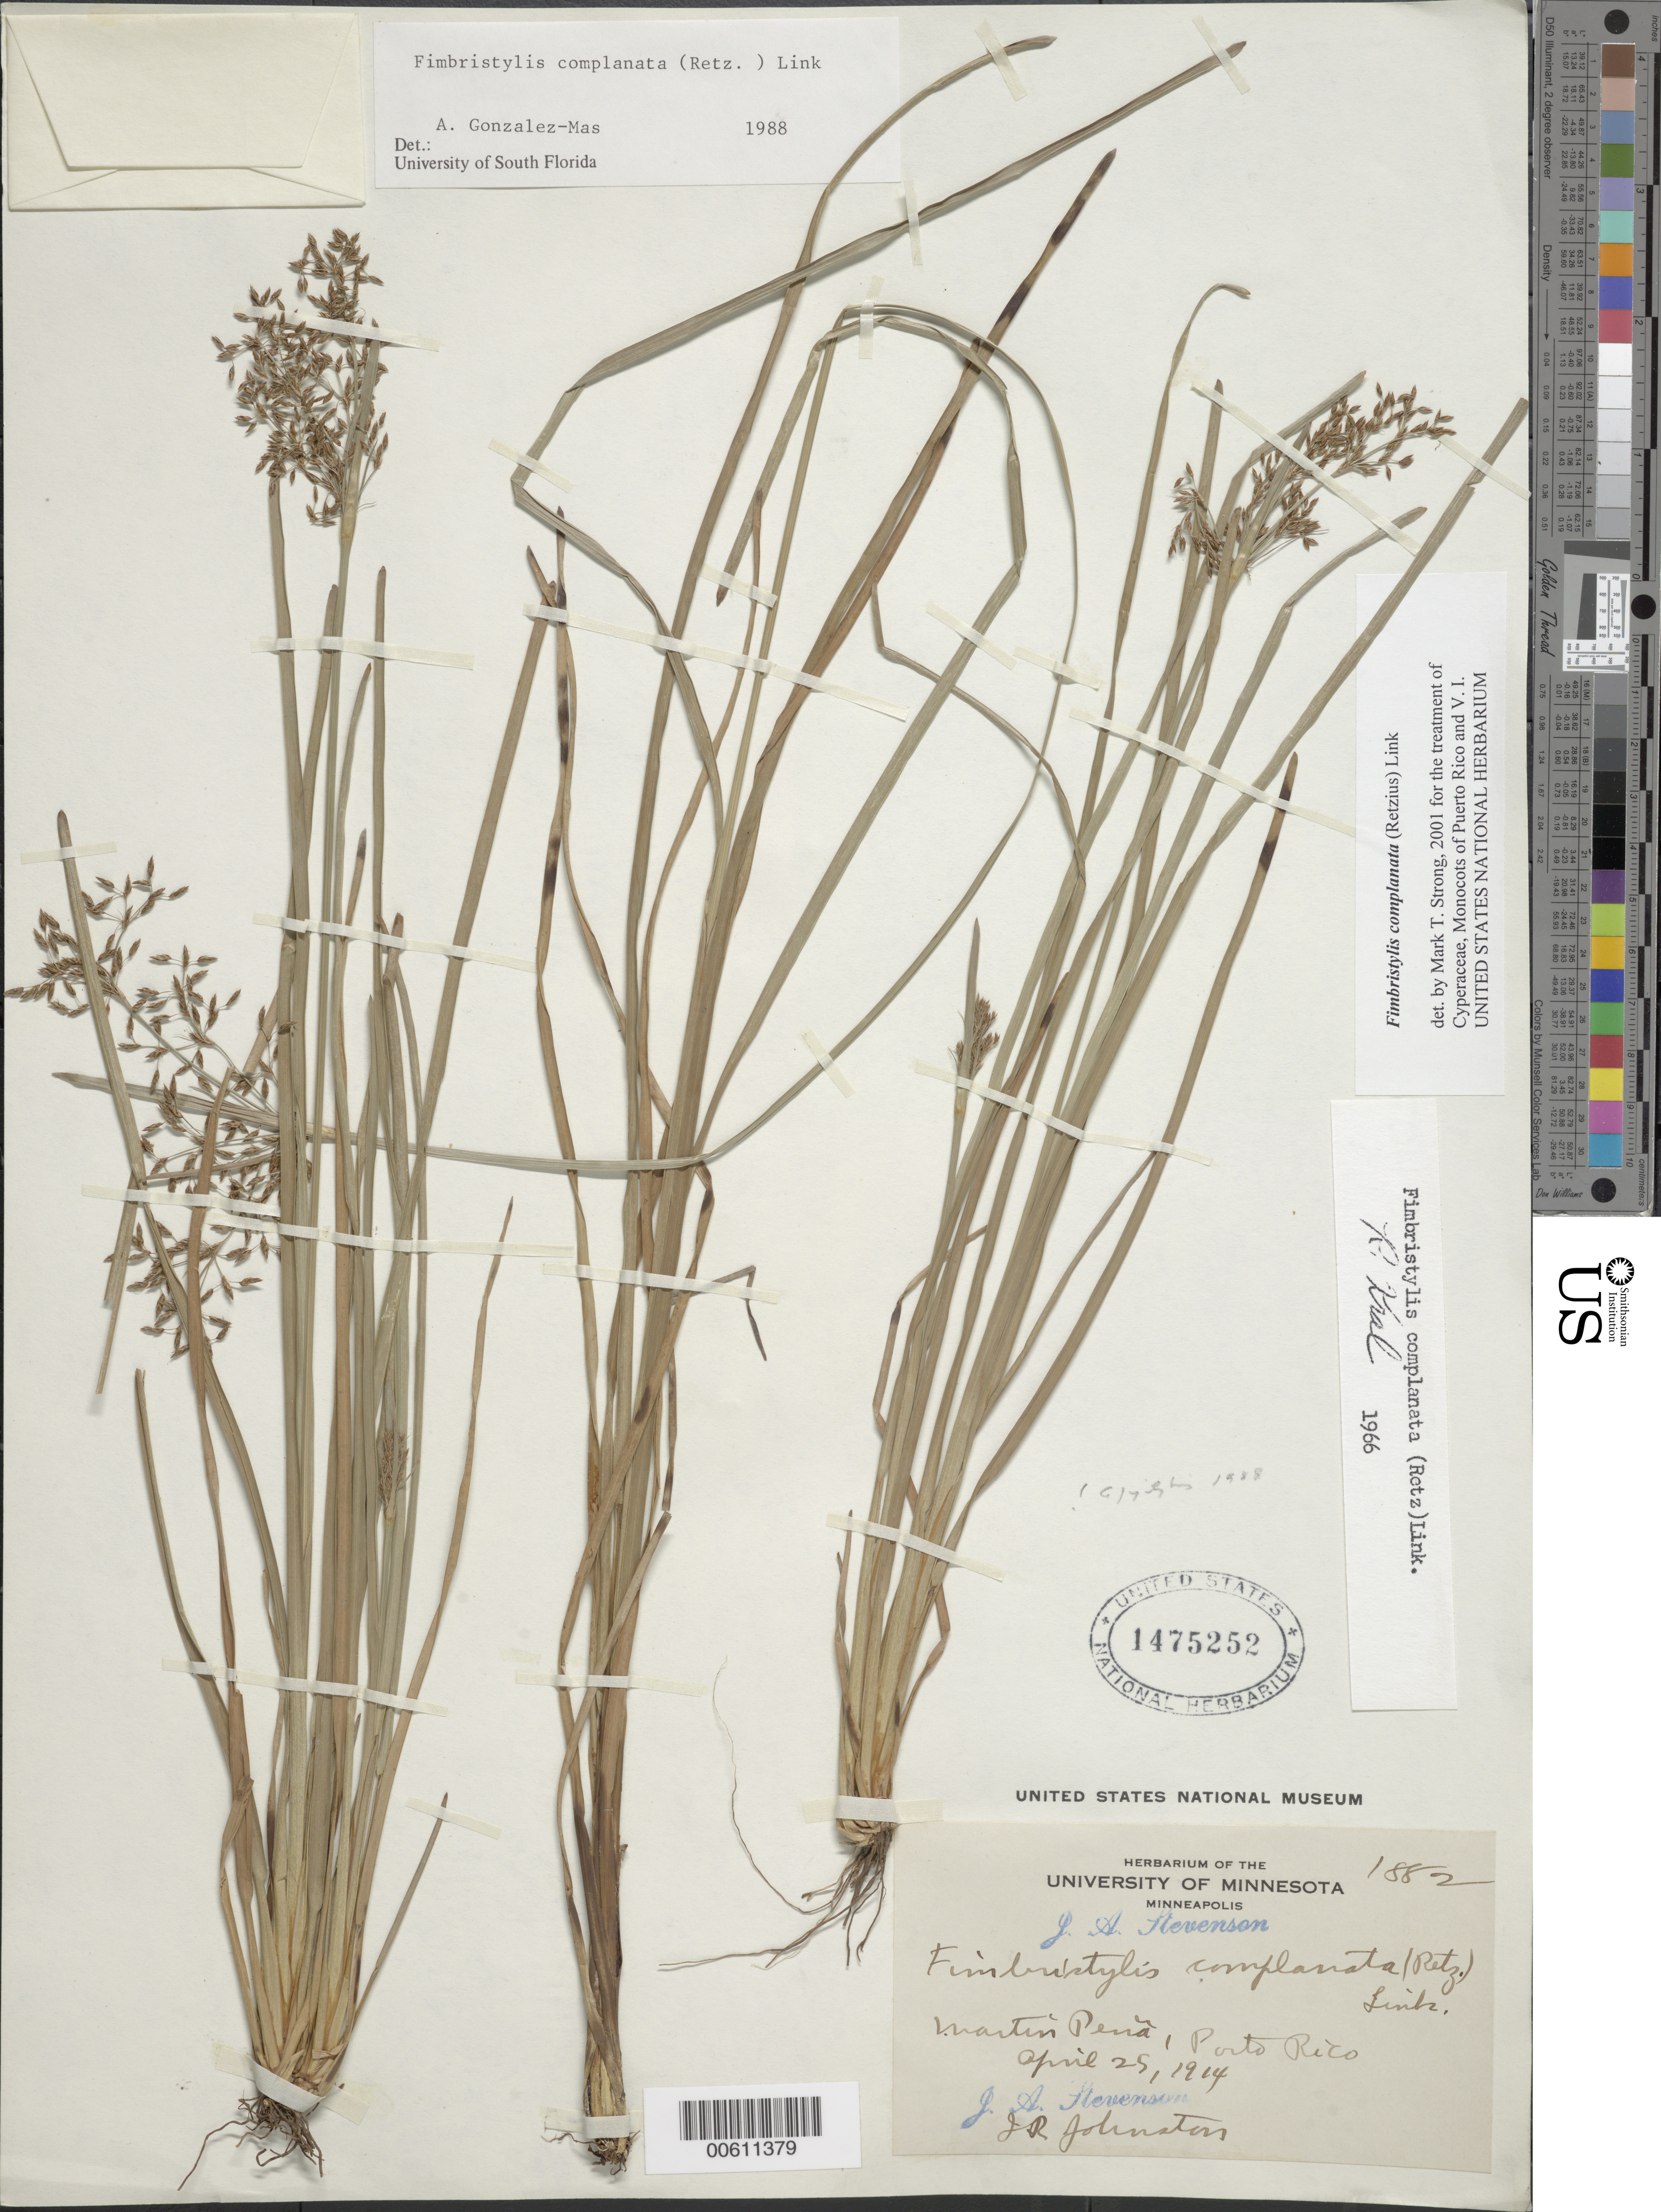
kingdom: Plantae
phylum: Tracheophyta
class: Liliopsida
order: Poales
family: Cyperaceae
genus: Fimbristylis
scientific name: Fimbristylis complanata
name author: (Retz.) Link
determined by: Strong, M. T., (US), Smithsonian Institution - National Museum of Natural History (UNITED STATES)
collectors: J. Stevenson & J. Johnston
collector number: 1882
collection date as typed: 25 Apr 1914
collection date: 1914-04-25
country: Puerto Rico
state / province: San Juan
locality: Martín Peña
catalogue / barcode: US 1475252